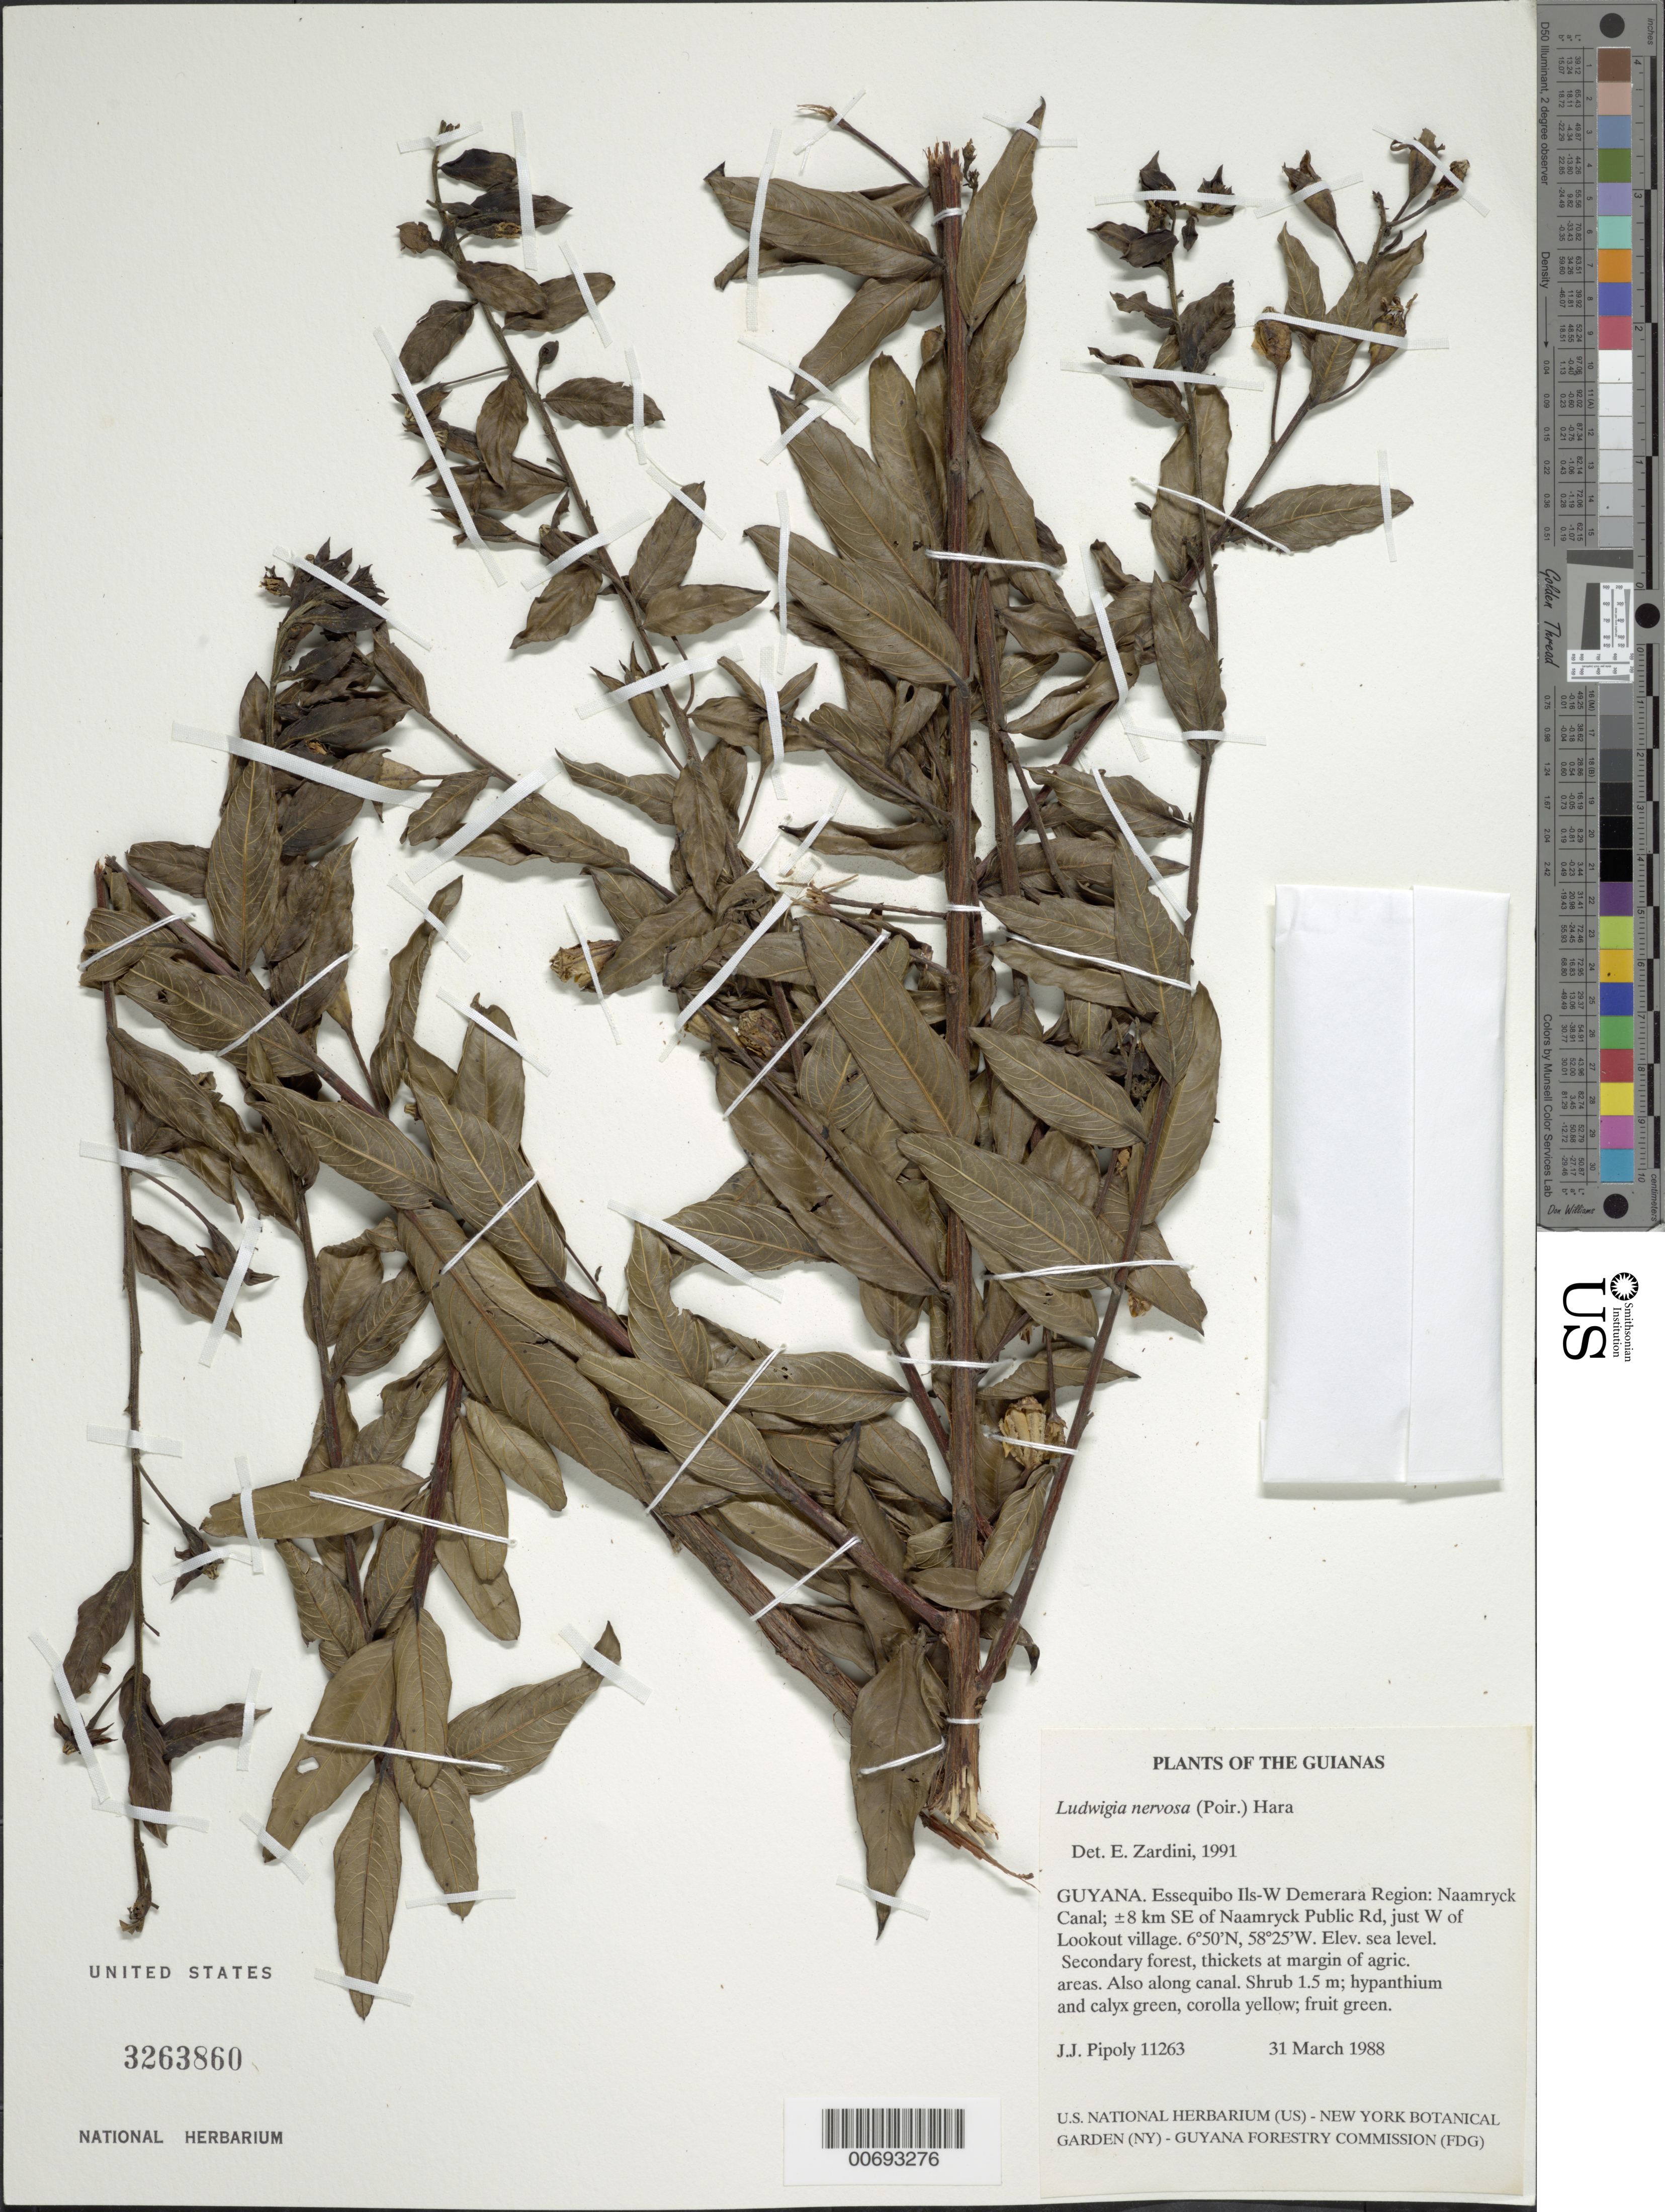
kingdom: Plantae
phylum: Tracheophyta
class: Magnoliopsida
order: Myrtales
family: Onagraceae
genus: Ludwigia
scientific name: Ludwigia nervosa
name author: (Poir.) H. Hara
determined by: Zardini, E. M.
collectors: J. J. Pipoly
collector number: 11263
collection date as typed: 31 March 1987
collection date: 1987-03-31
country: Guyana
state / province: Essequibo Isl-W. Demerara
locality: Naamryck Canal; ±8 km SE of Naamryck Public Rd, just W of Lookout village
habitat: Secondary forest, thickets at margin of agric. areas. Also along canal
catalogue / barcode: US 3263860